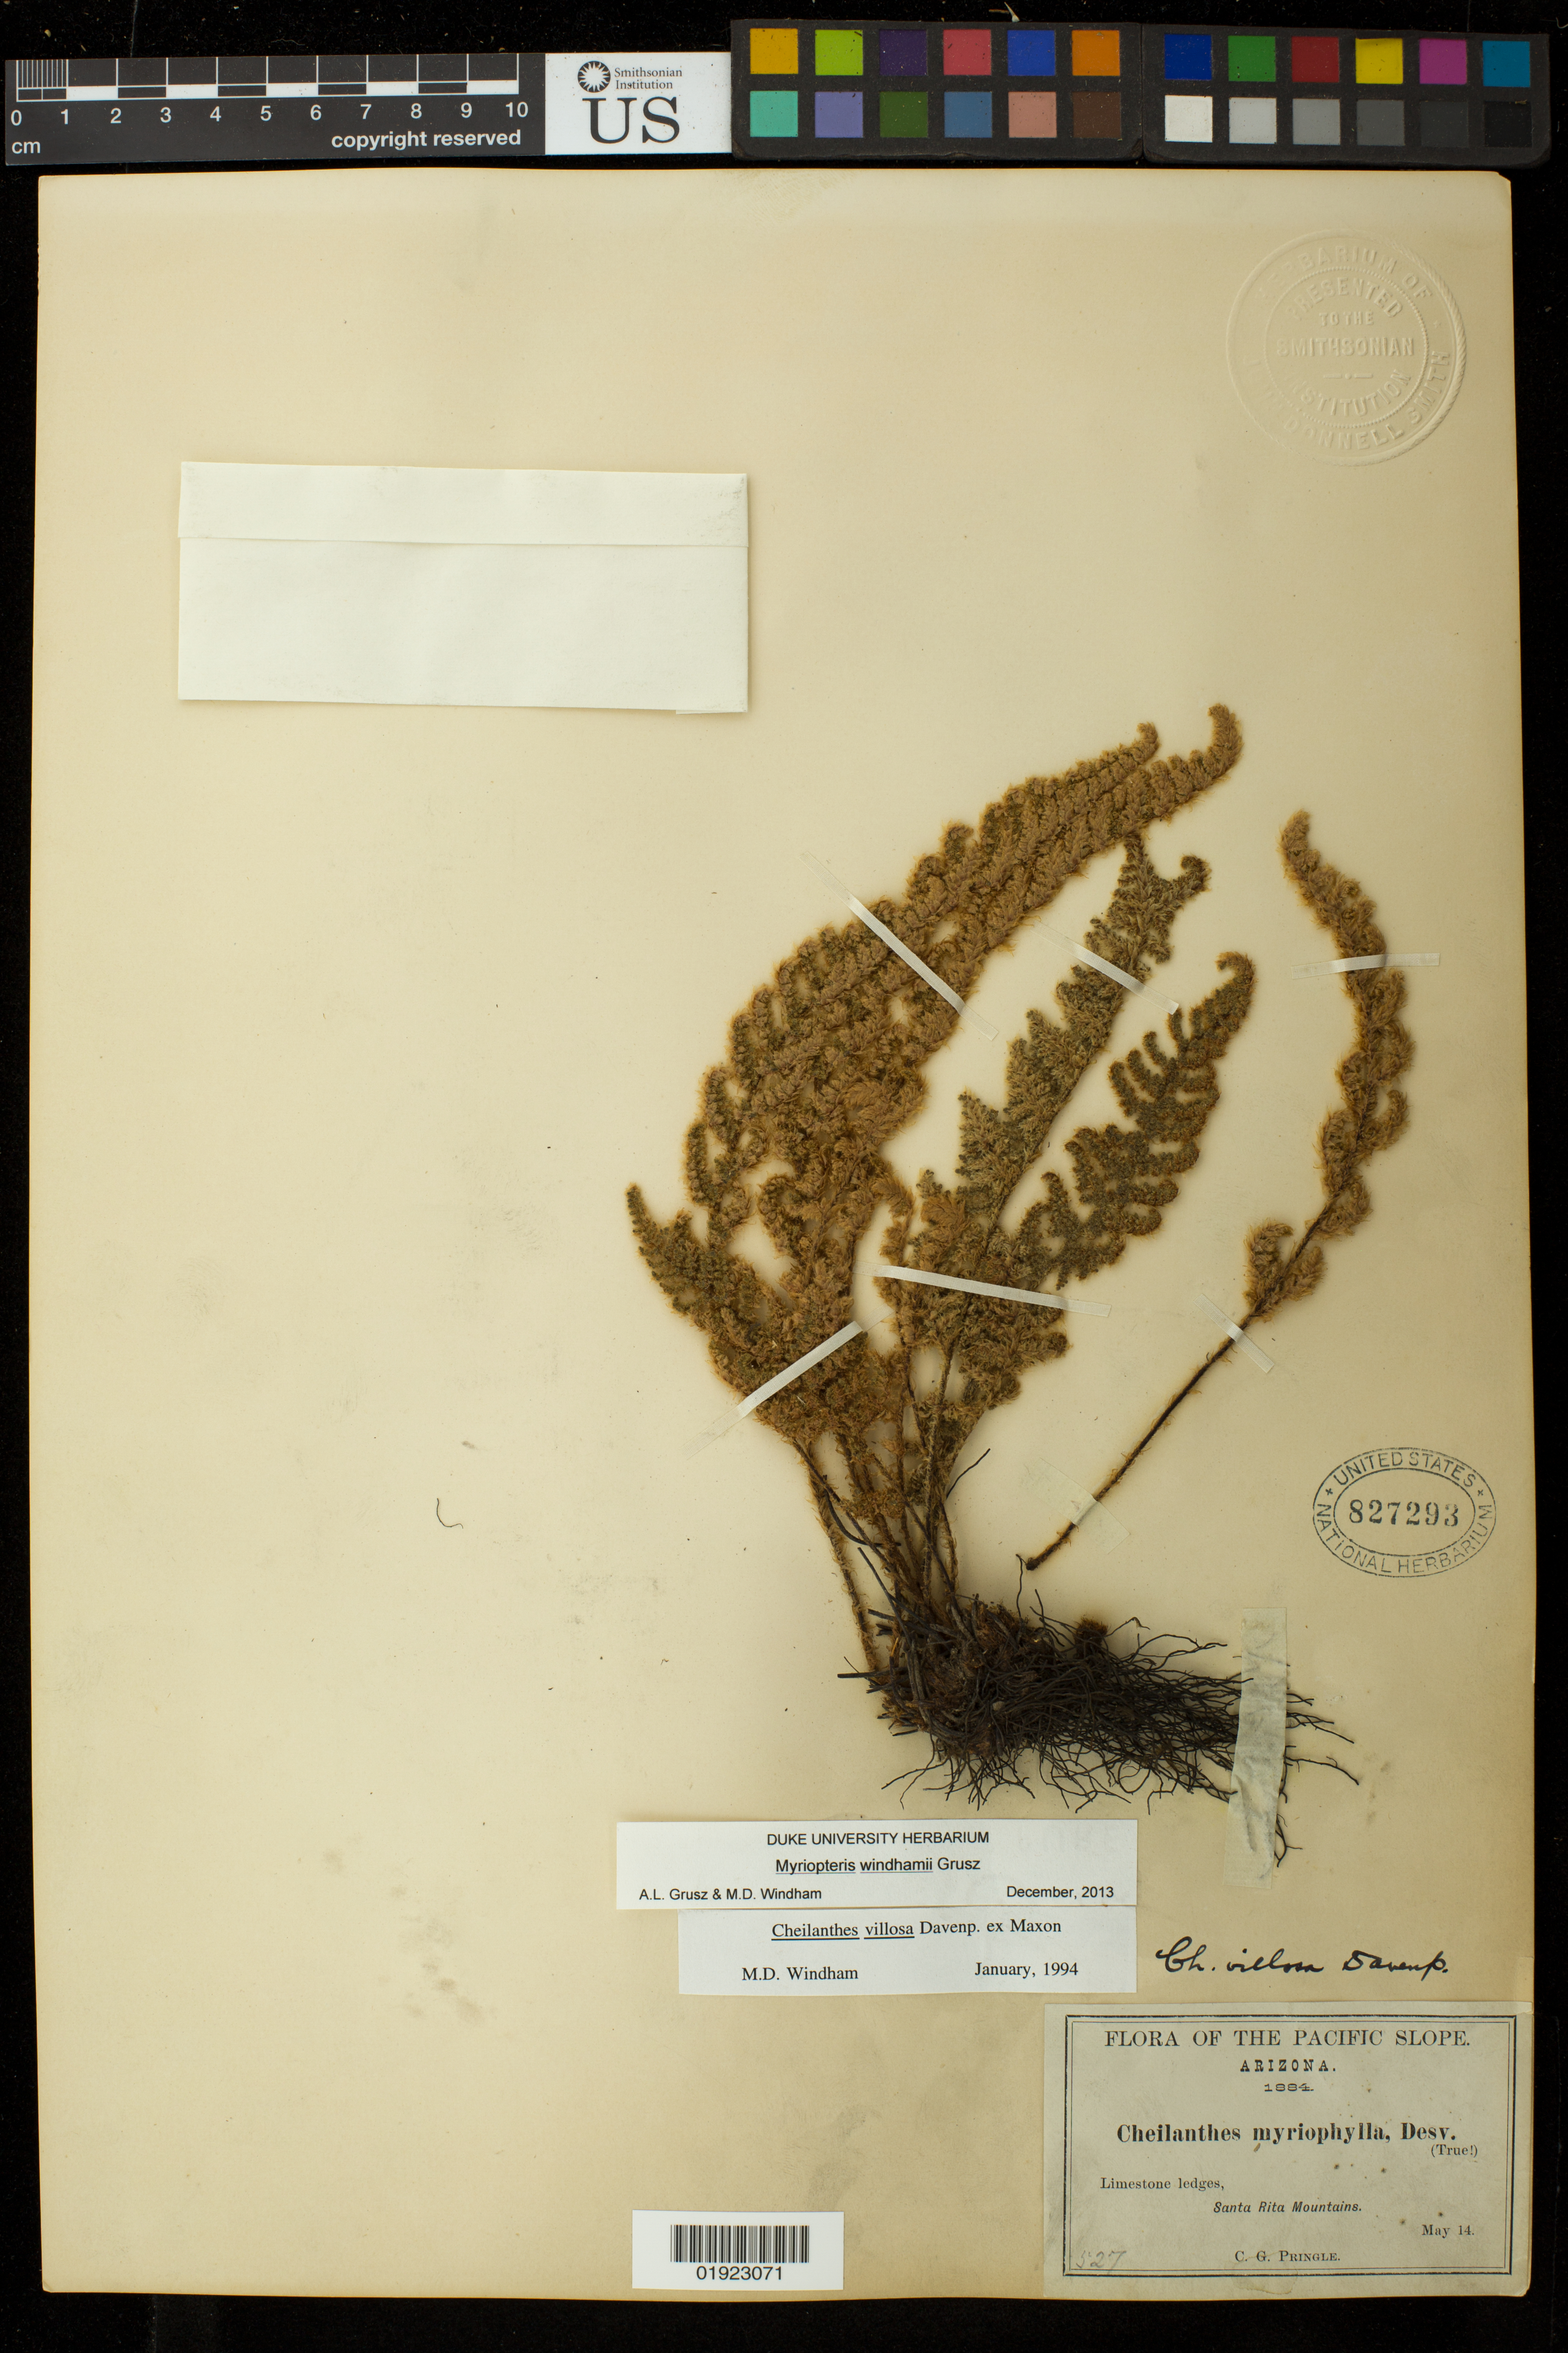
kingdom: Plantae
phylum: Tracheophyta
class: Polypodiopsida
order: Polypodiales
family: Pteridaceae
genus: Myriopteris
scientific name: Myriopteris windhamii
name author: Grusz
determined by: Grusz, A. L.; Windham, M. D.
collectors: C. G. Pringle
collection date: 1884-05-14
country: United States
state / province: Arizona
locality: St. Rita Mts.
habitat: Limestone ledges.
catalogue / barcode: US 827293